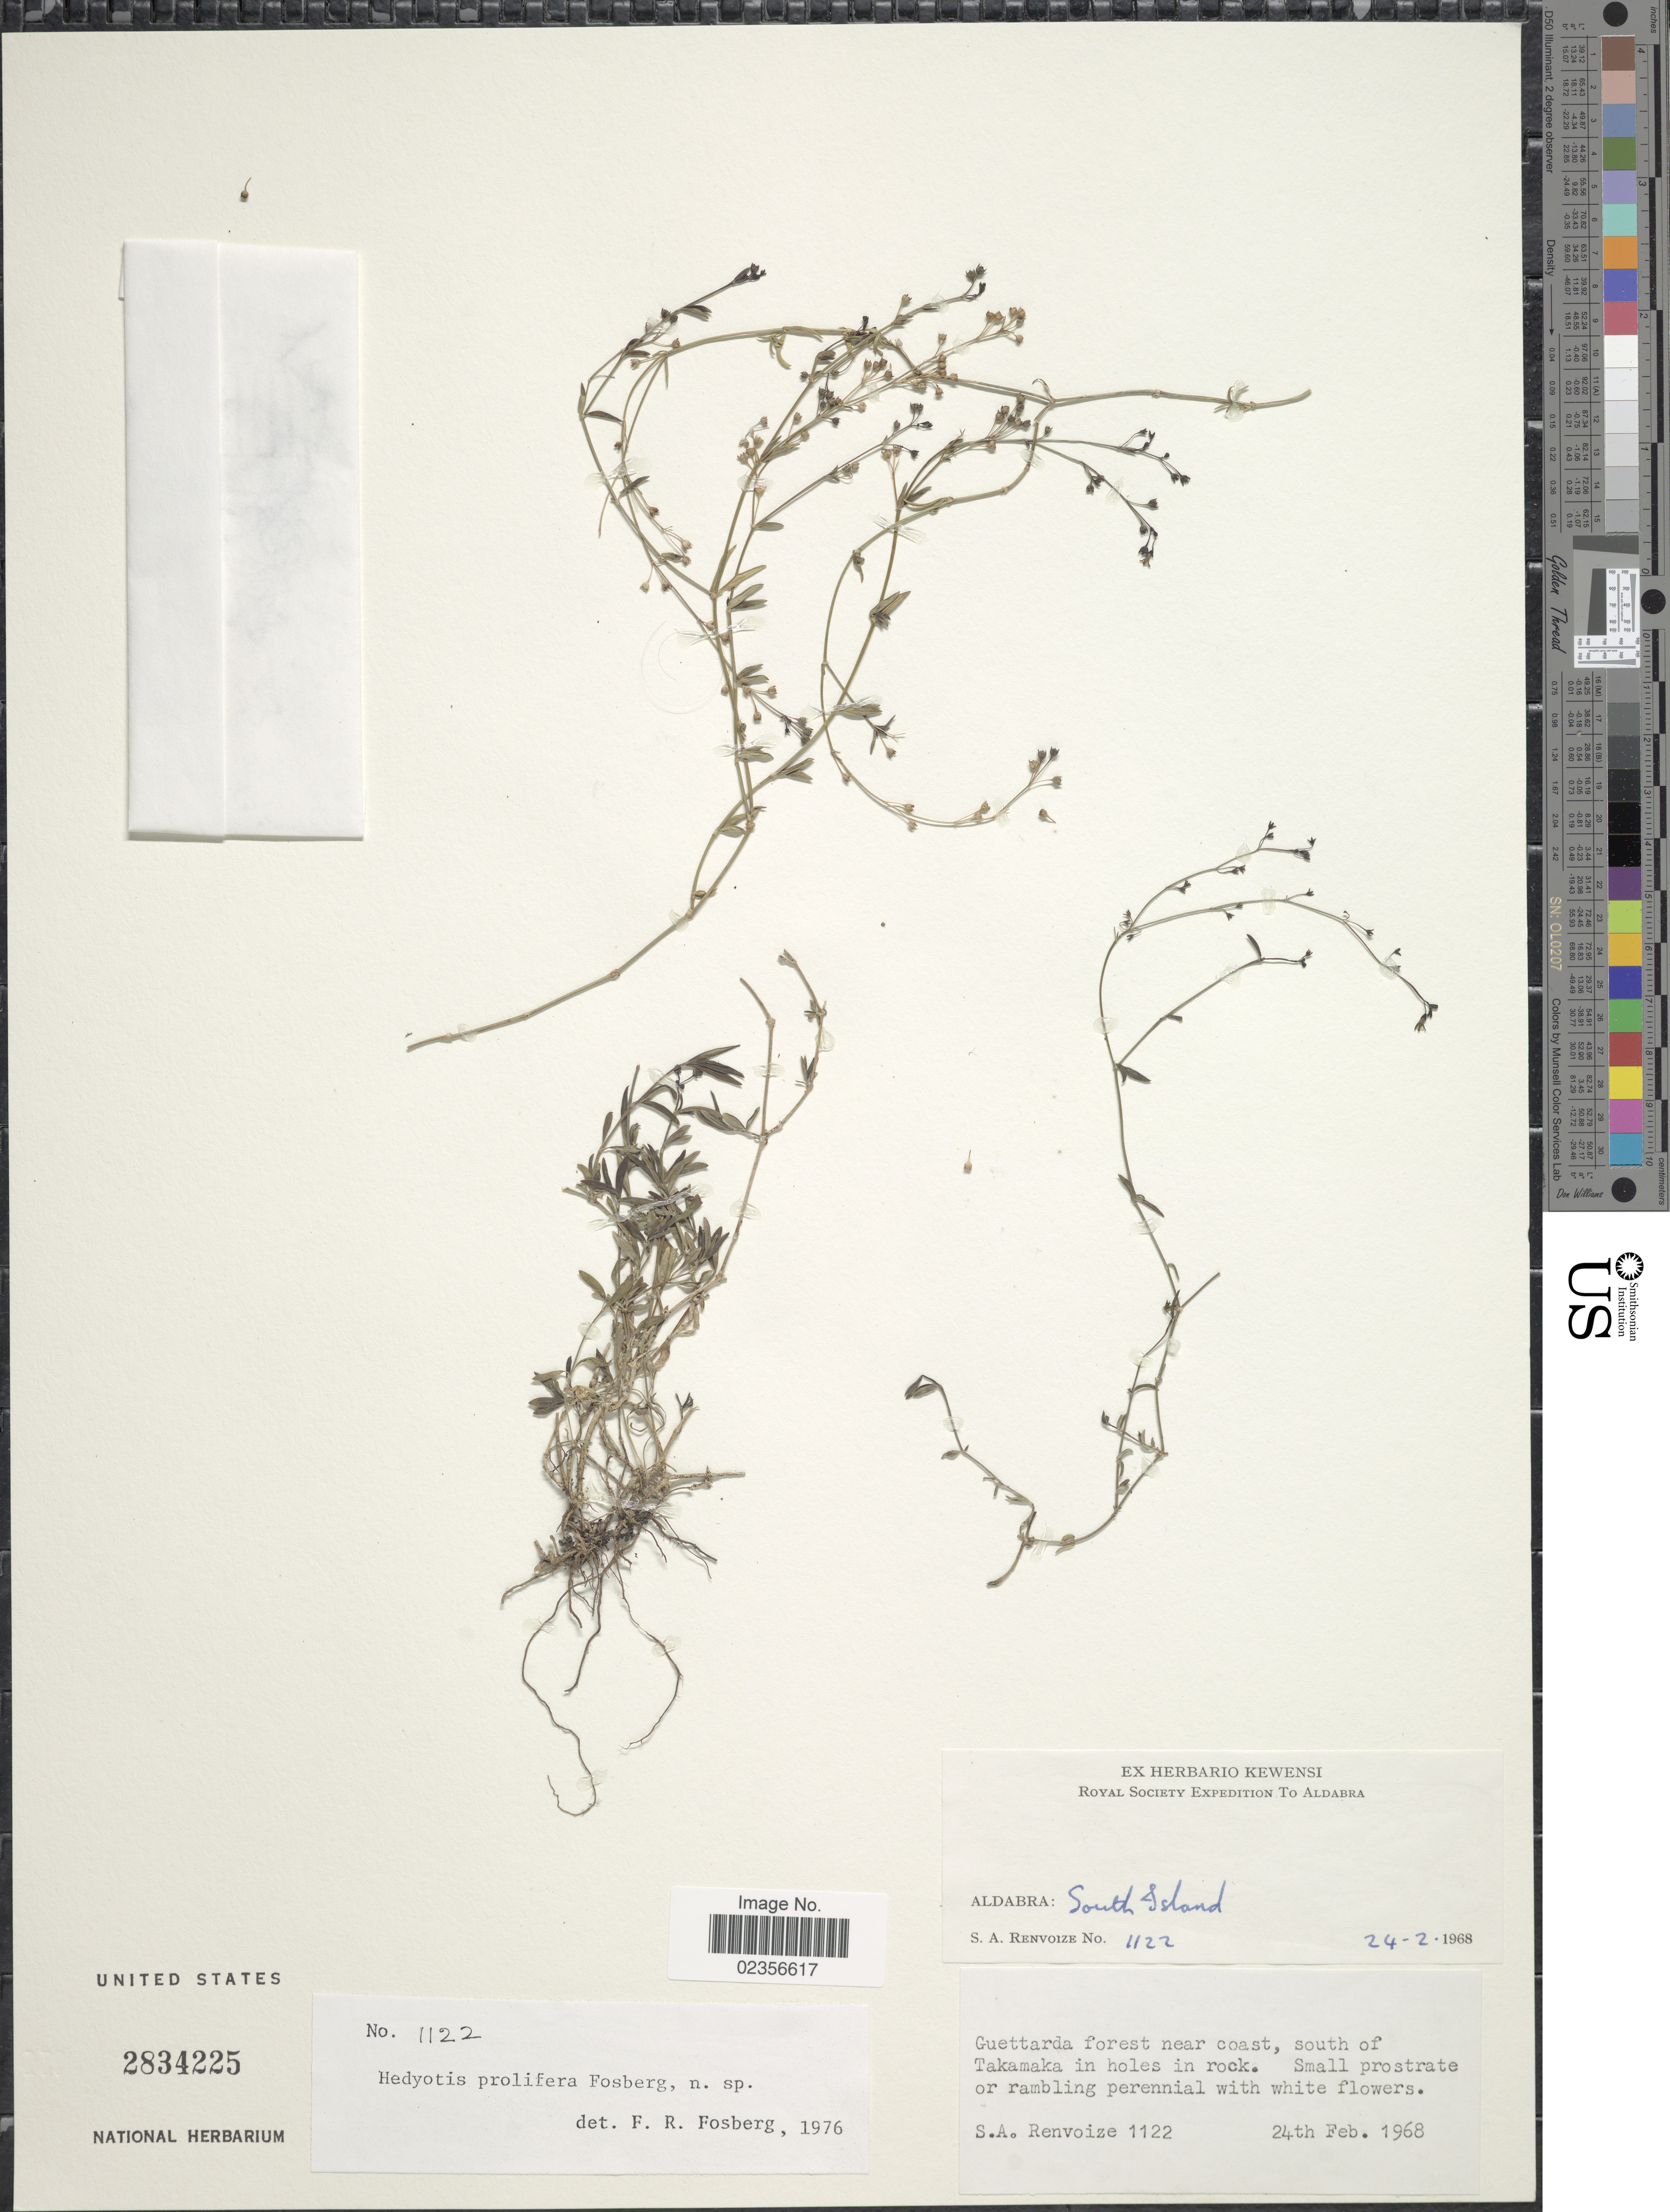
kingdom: Plantae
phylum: Tracheophyta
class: Magnoliopsida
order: Gentianales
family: Rubiaceae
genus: Hedyotis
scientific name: Hedyotis prolifera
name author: Fosberg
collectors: S. A. Renvoize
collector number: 1122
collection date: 1968-02-24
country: Seychelles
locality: Aldabra: South Island. Guettarda near coast, south of Takamaka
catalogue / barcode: US 2834225